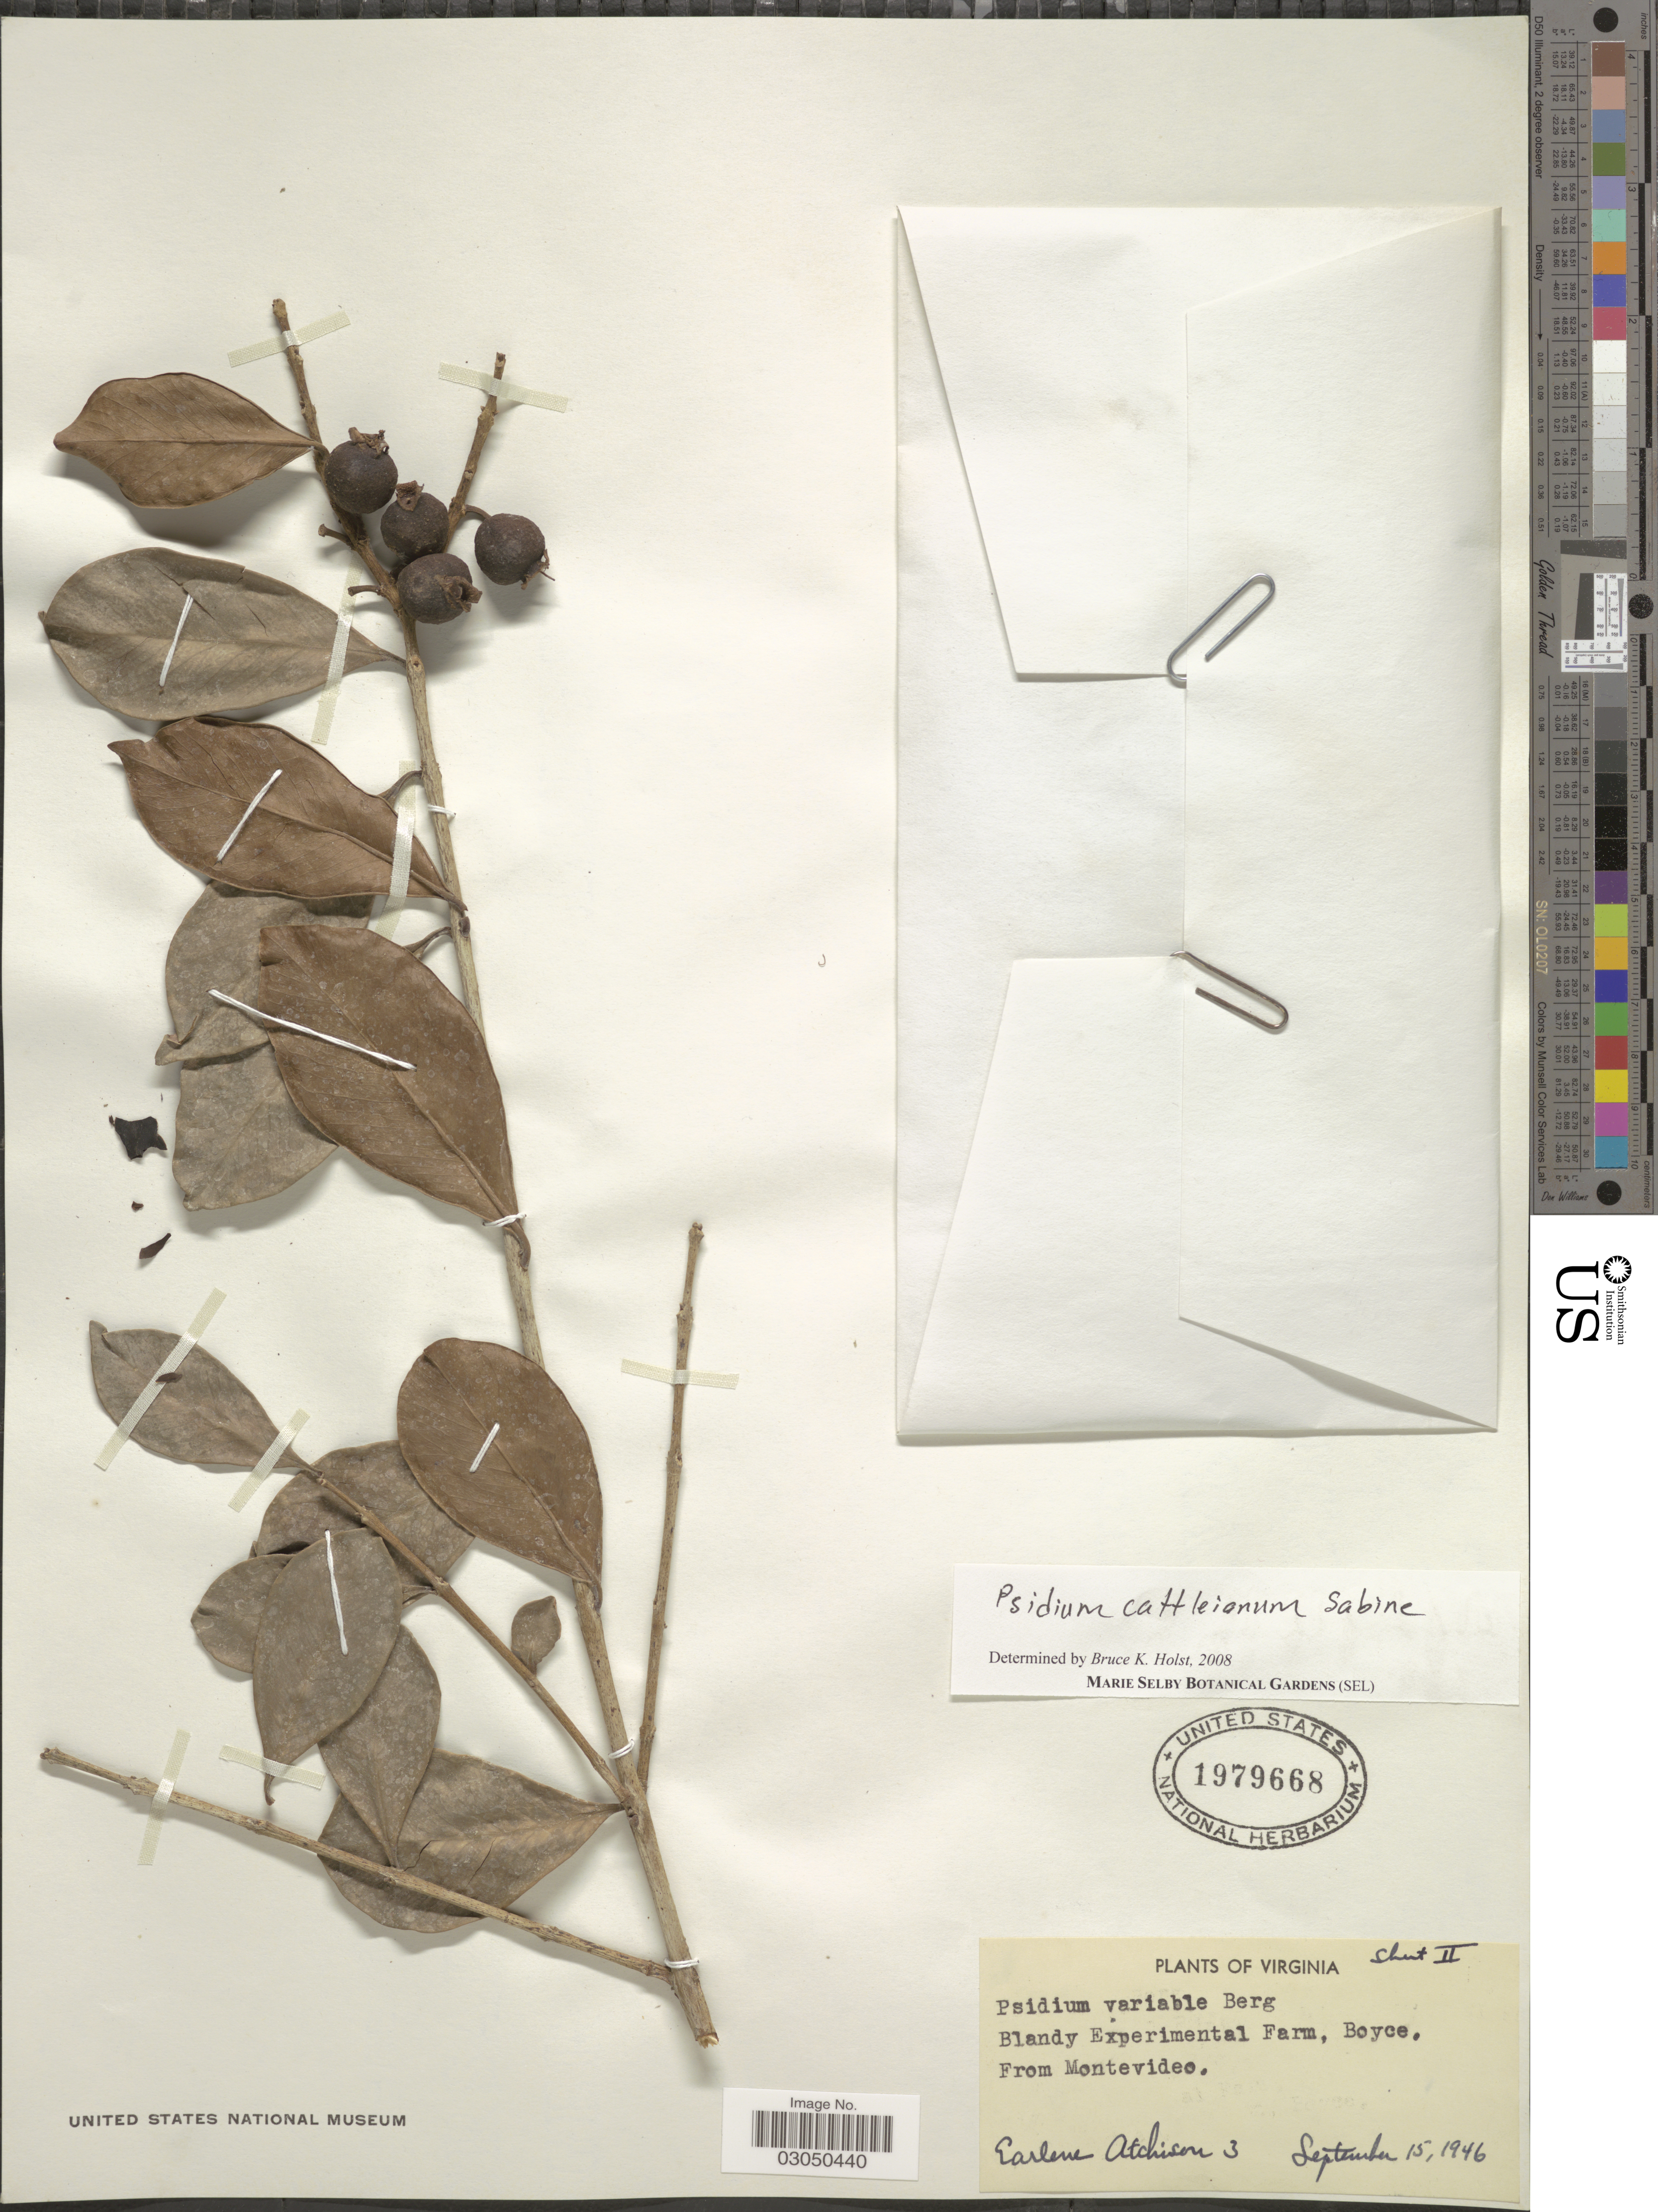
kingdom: Plantae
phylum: Tracheophyta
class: Magnoliopsida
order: Myrtales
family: Myrtaceae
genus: Psidium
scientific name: Psidium cattleyanum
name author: Sabine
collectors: E. Atchison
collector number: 3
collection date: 1946-09-15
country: United States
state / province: Virginia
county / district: Clarke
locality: Blandy Experimental Farm, Boyce.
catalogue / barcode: US 1979668